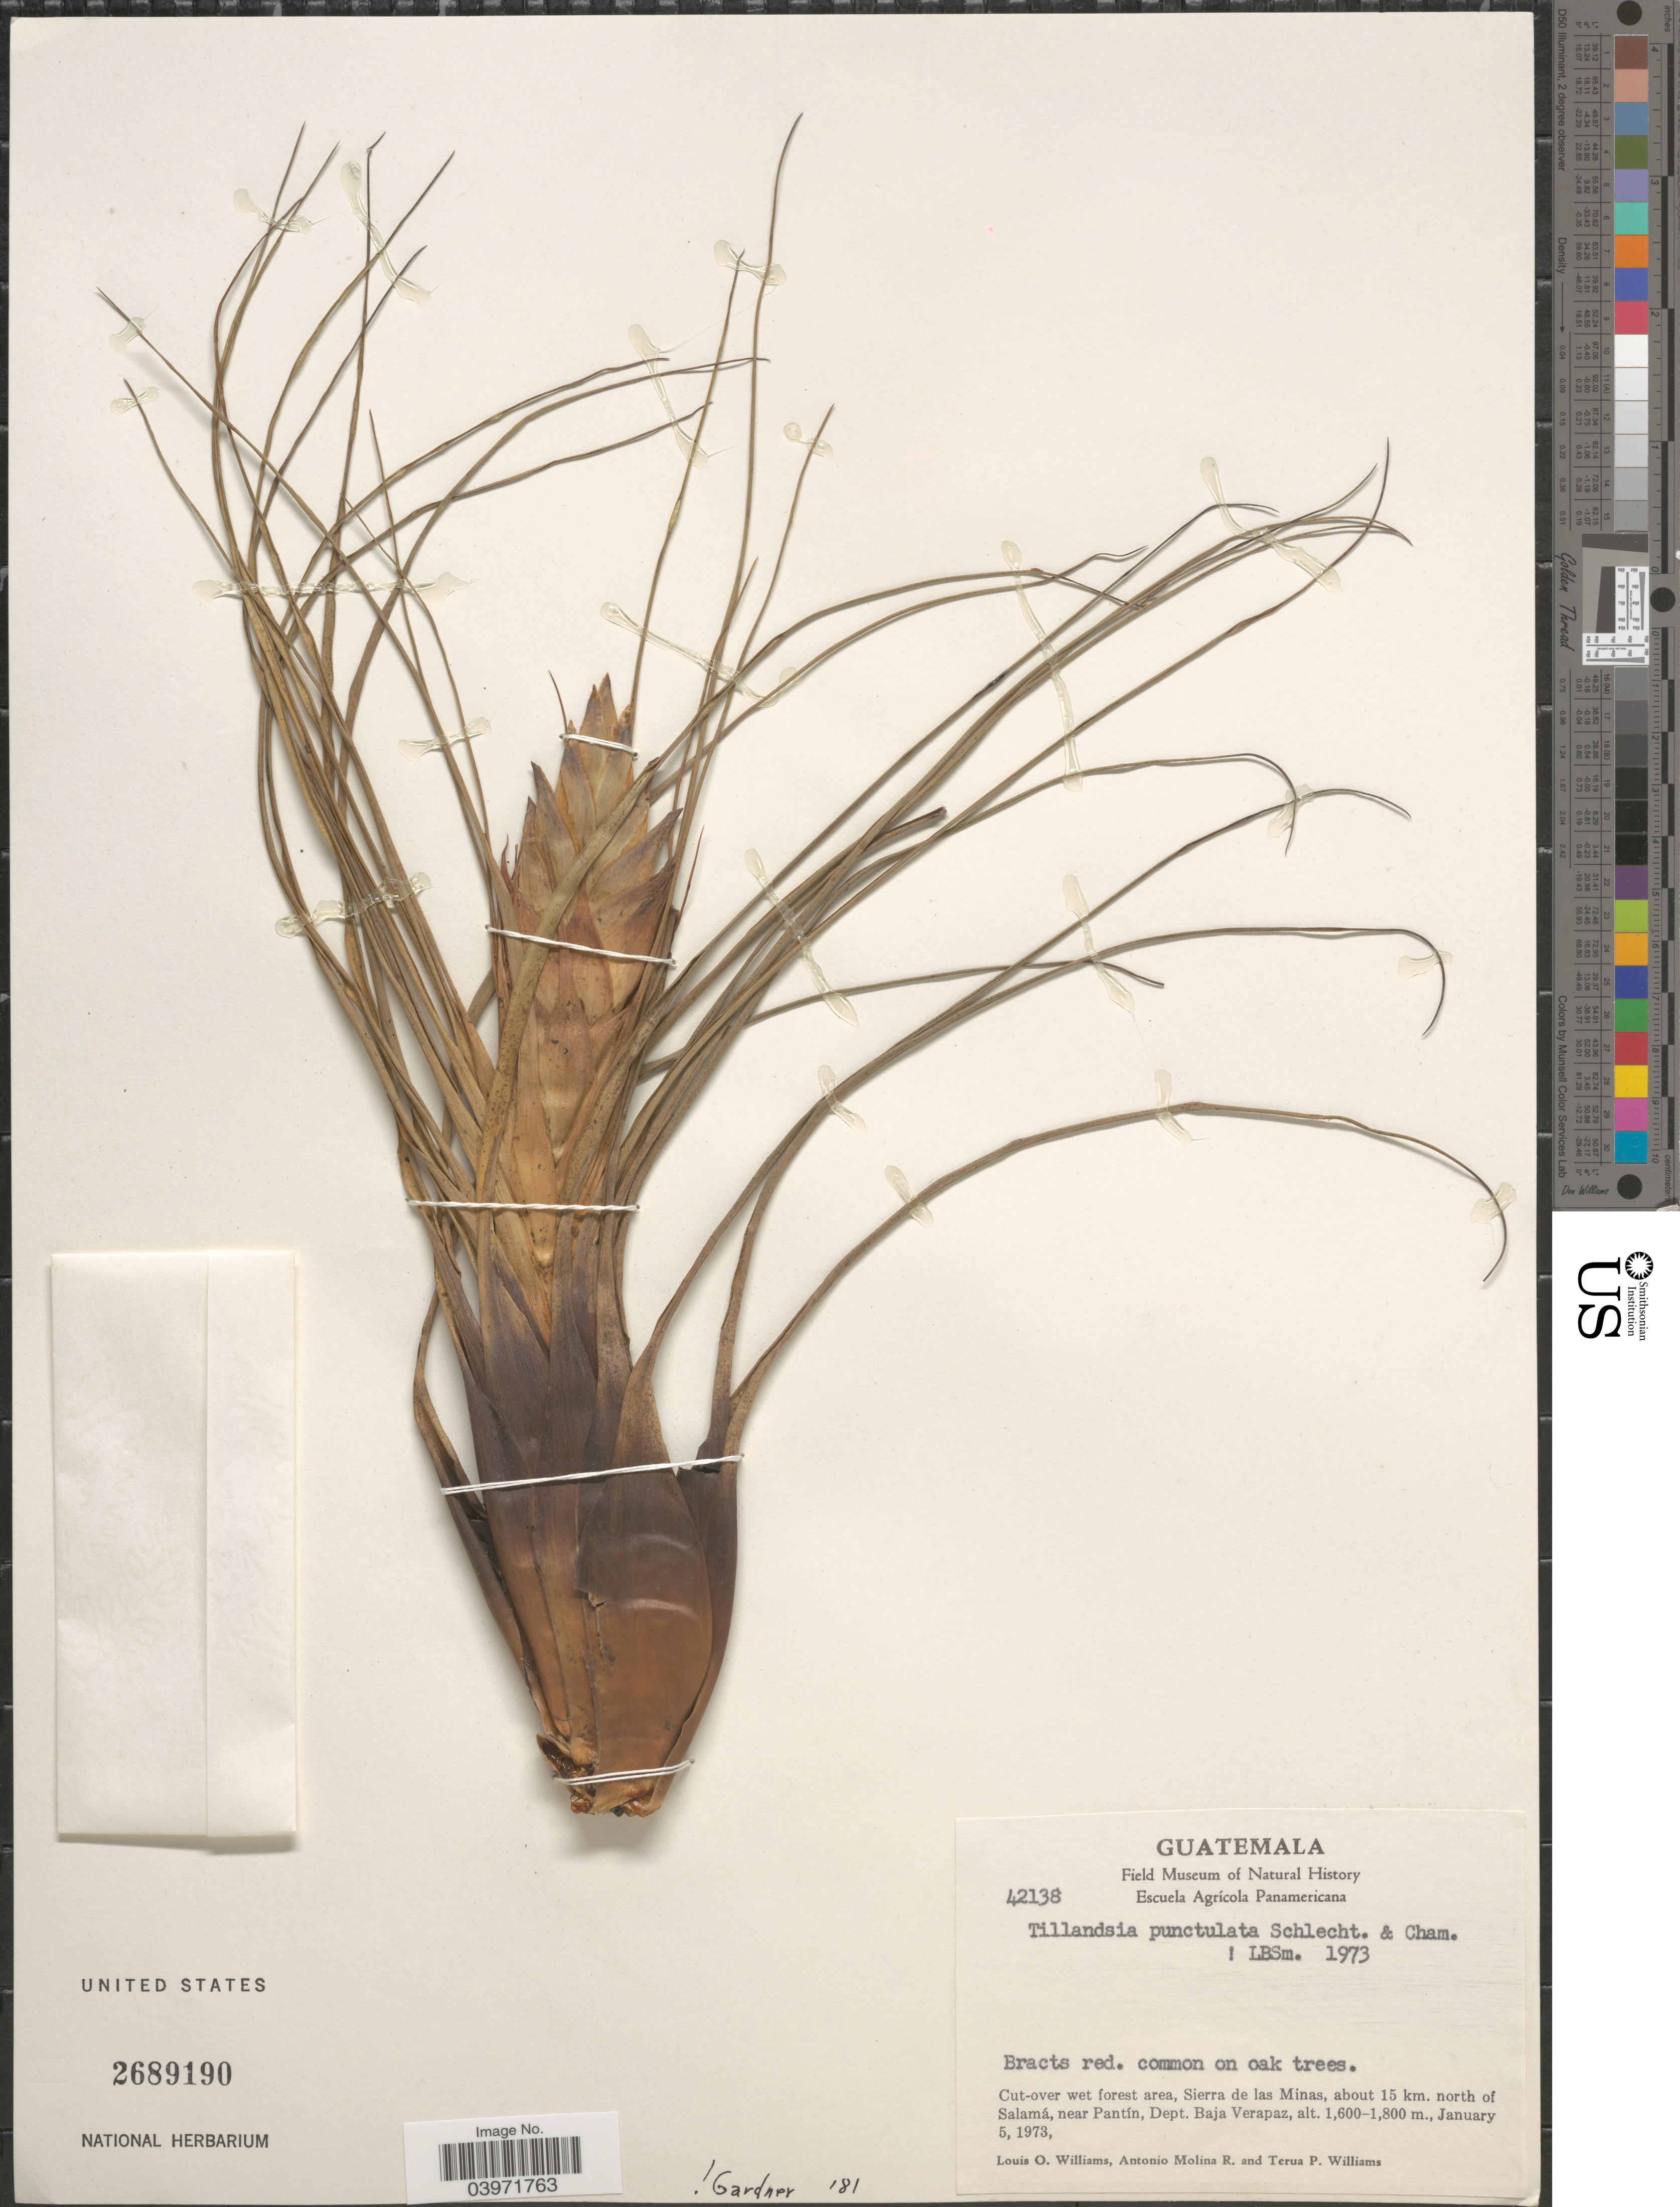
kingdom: Plantae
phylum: Tracheophyta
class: Liliopsida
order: Poales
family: Bromeliaceae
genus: Tillandsia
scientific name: Tillandsia punctulata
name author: Schltdl. & Cham.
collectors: L. O. Williams, A. Molina R. & T. Williams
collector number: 42138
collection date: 1973-01-05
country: Guatemala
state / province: Baja Verapaz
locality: Sierra de las Minas, about 15 km. north of Salamá, near Pantín, Dept. Baja Verapaz.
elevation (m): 1600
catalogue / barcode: US 2689190